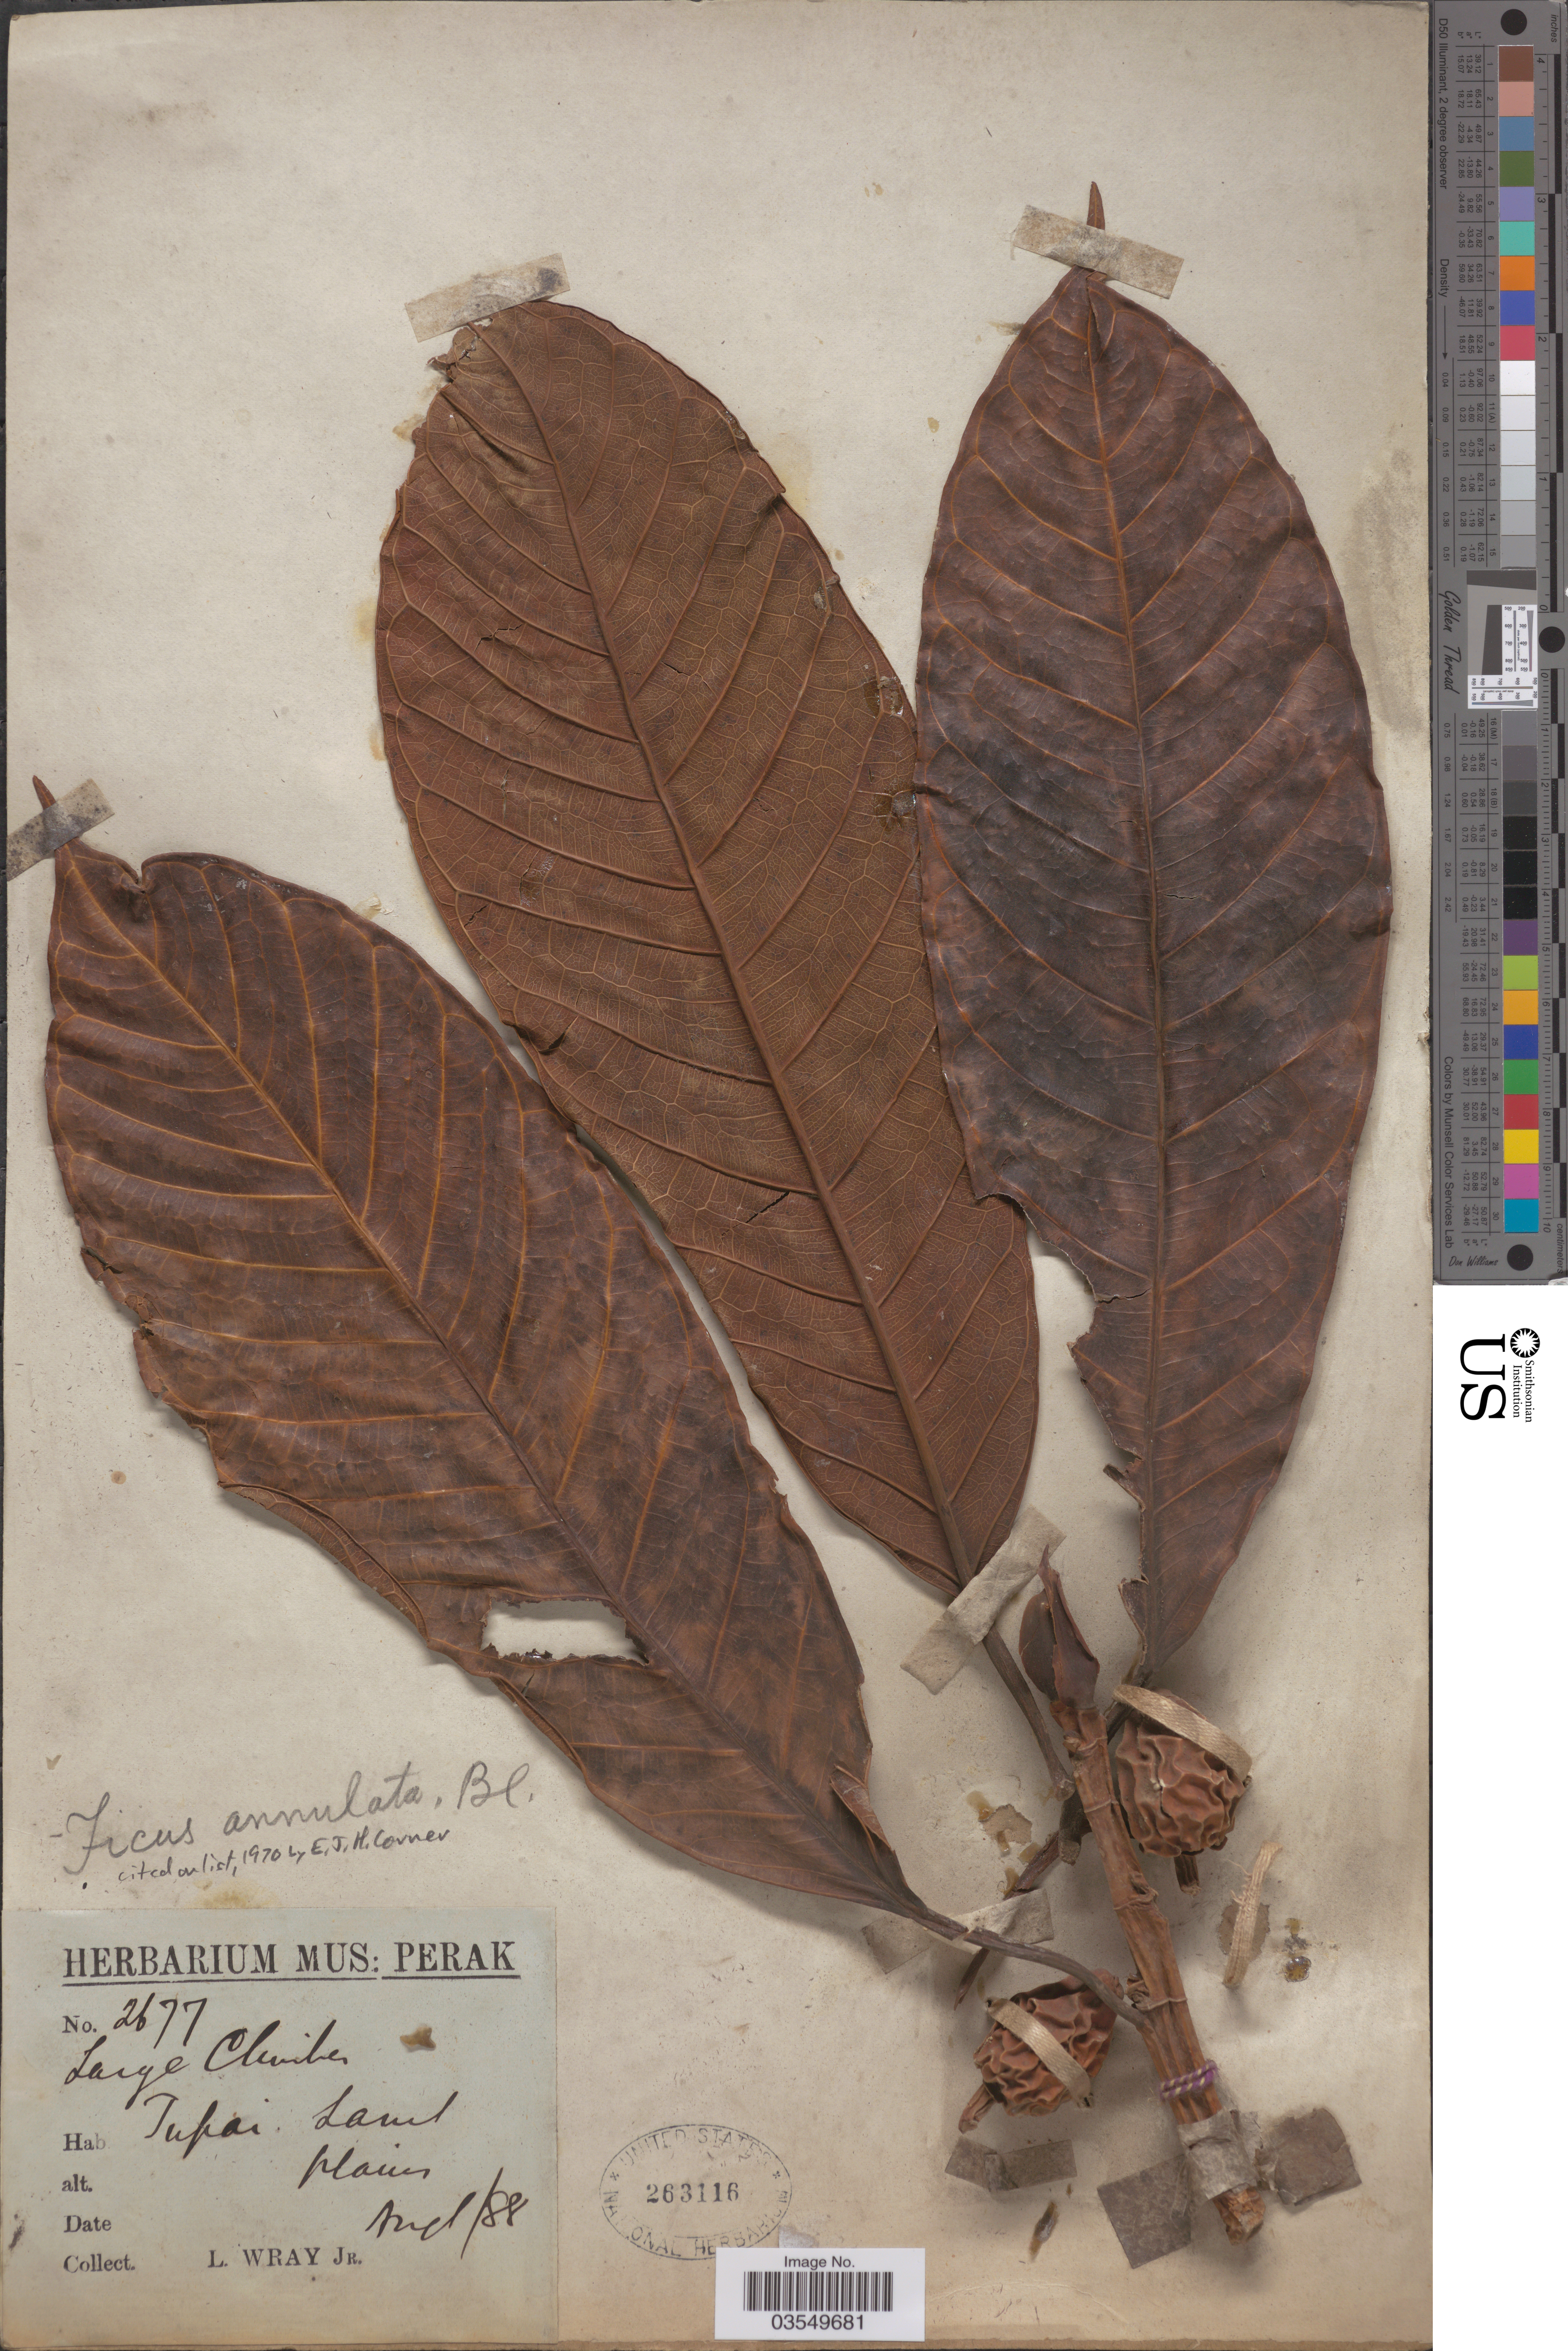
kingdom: Plantae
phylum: Tracheophyta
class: Magnoliopsida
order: Rosales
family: Moraceae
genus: Ficus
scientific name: Ficus annulata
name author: Blume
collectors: L. Wray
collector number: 2677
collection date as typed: Transcribed d/m/y: /7/88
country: French Polynesia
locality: Tupai Lamt*.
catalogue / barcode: US 263116